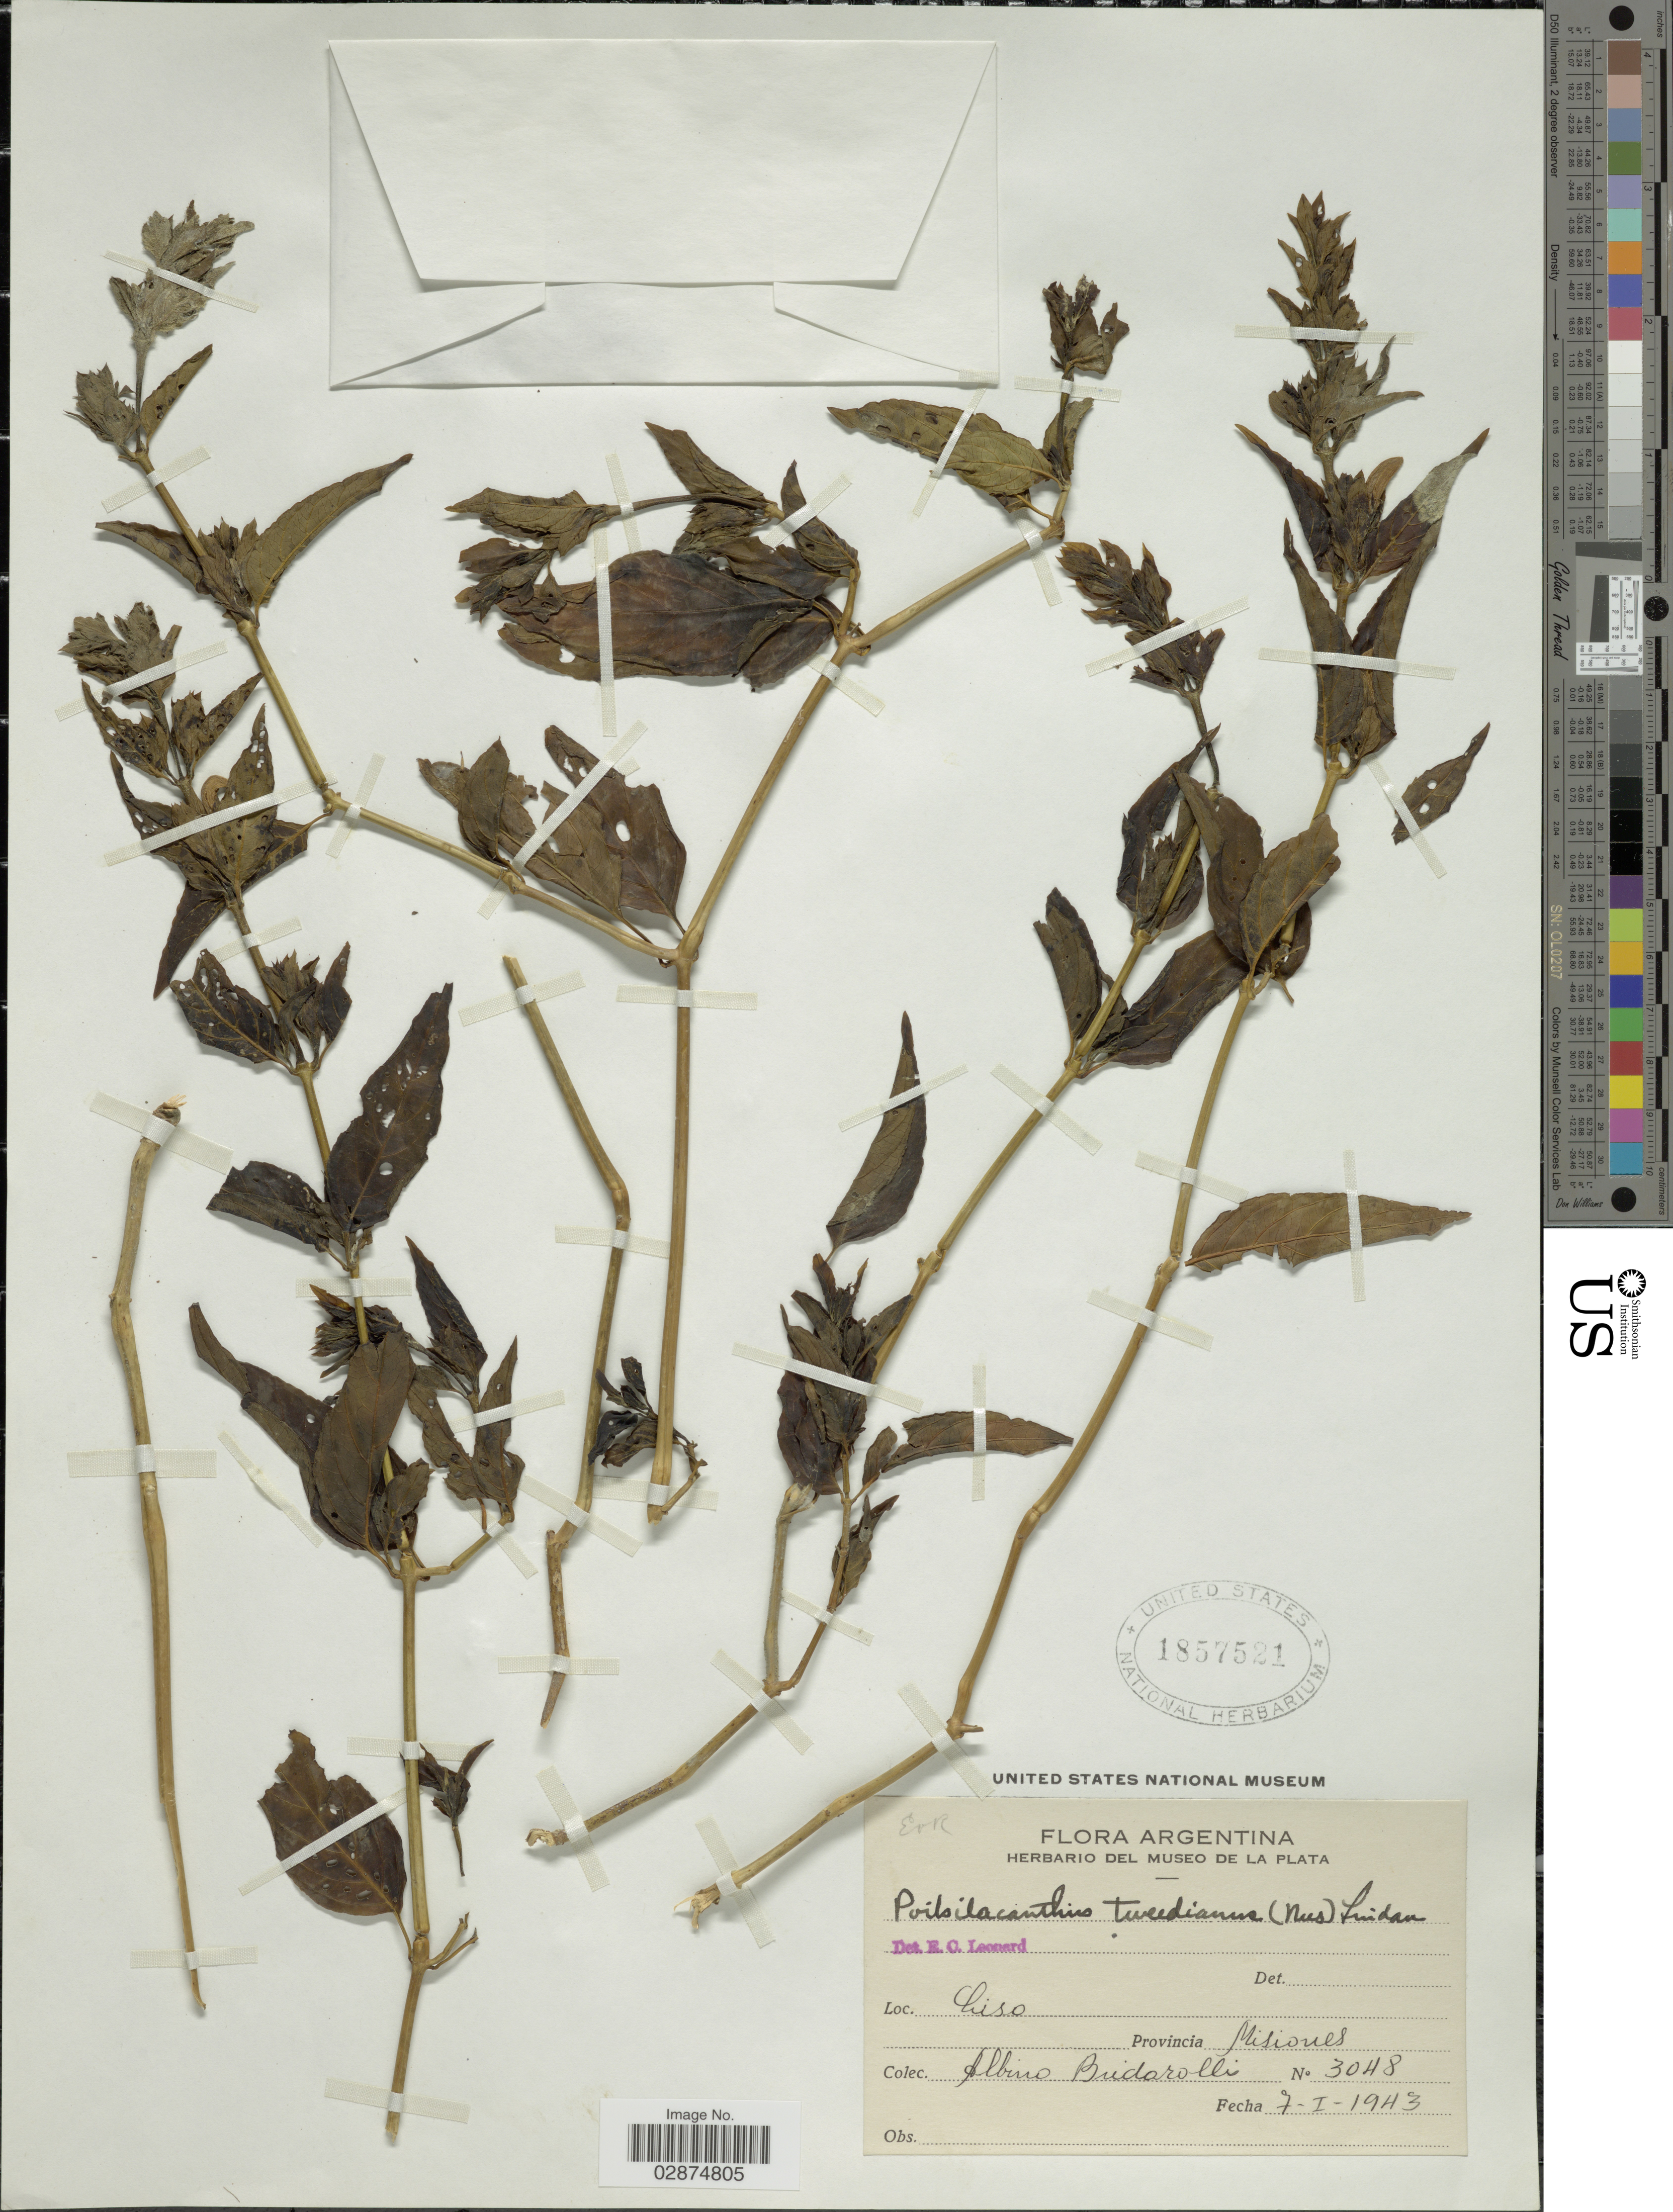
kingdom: Plantae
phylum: Tracheophyta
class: Magnoliopsida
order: Lamiales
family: Acanthaceae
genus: Poikilacanthus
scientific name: Poikilacanthus glandulosus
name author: (Nees) Ariza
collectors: A. Budarolli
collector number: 3048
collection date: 1943-01-07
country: Argentina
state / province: Misiones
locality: Liso.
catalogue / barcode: US 1857521